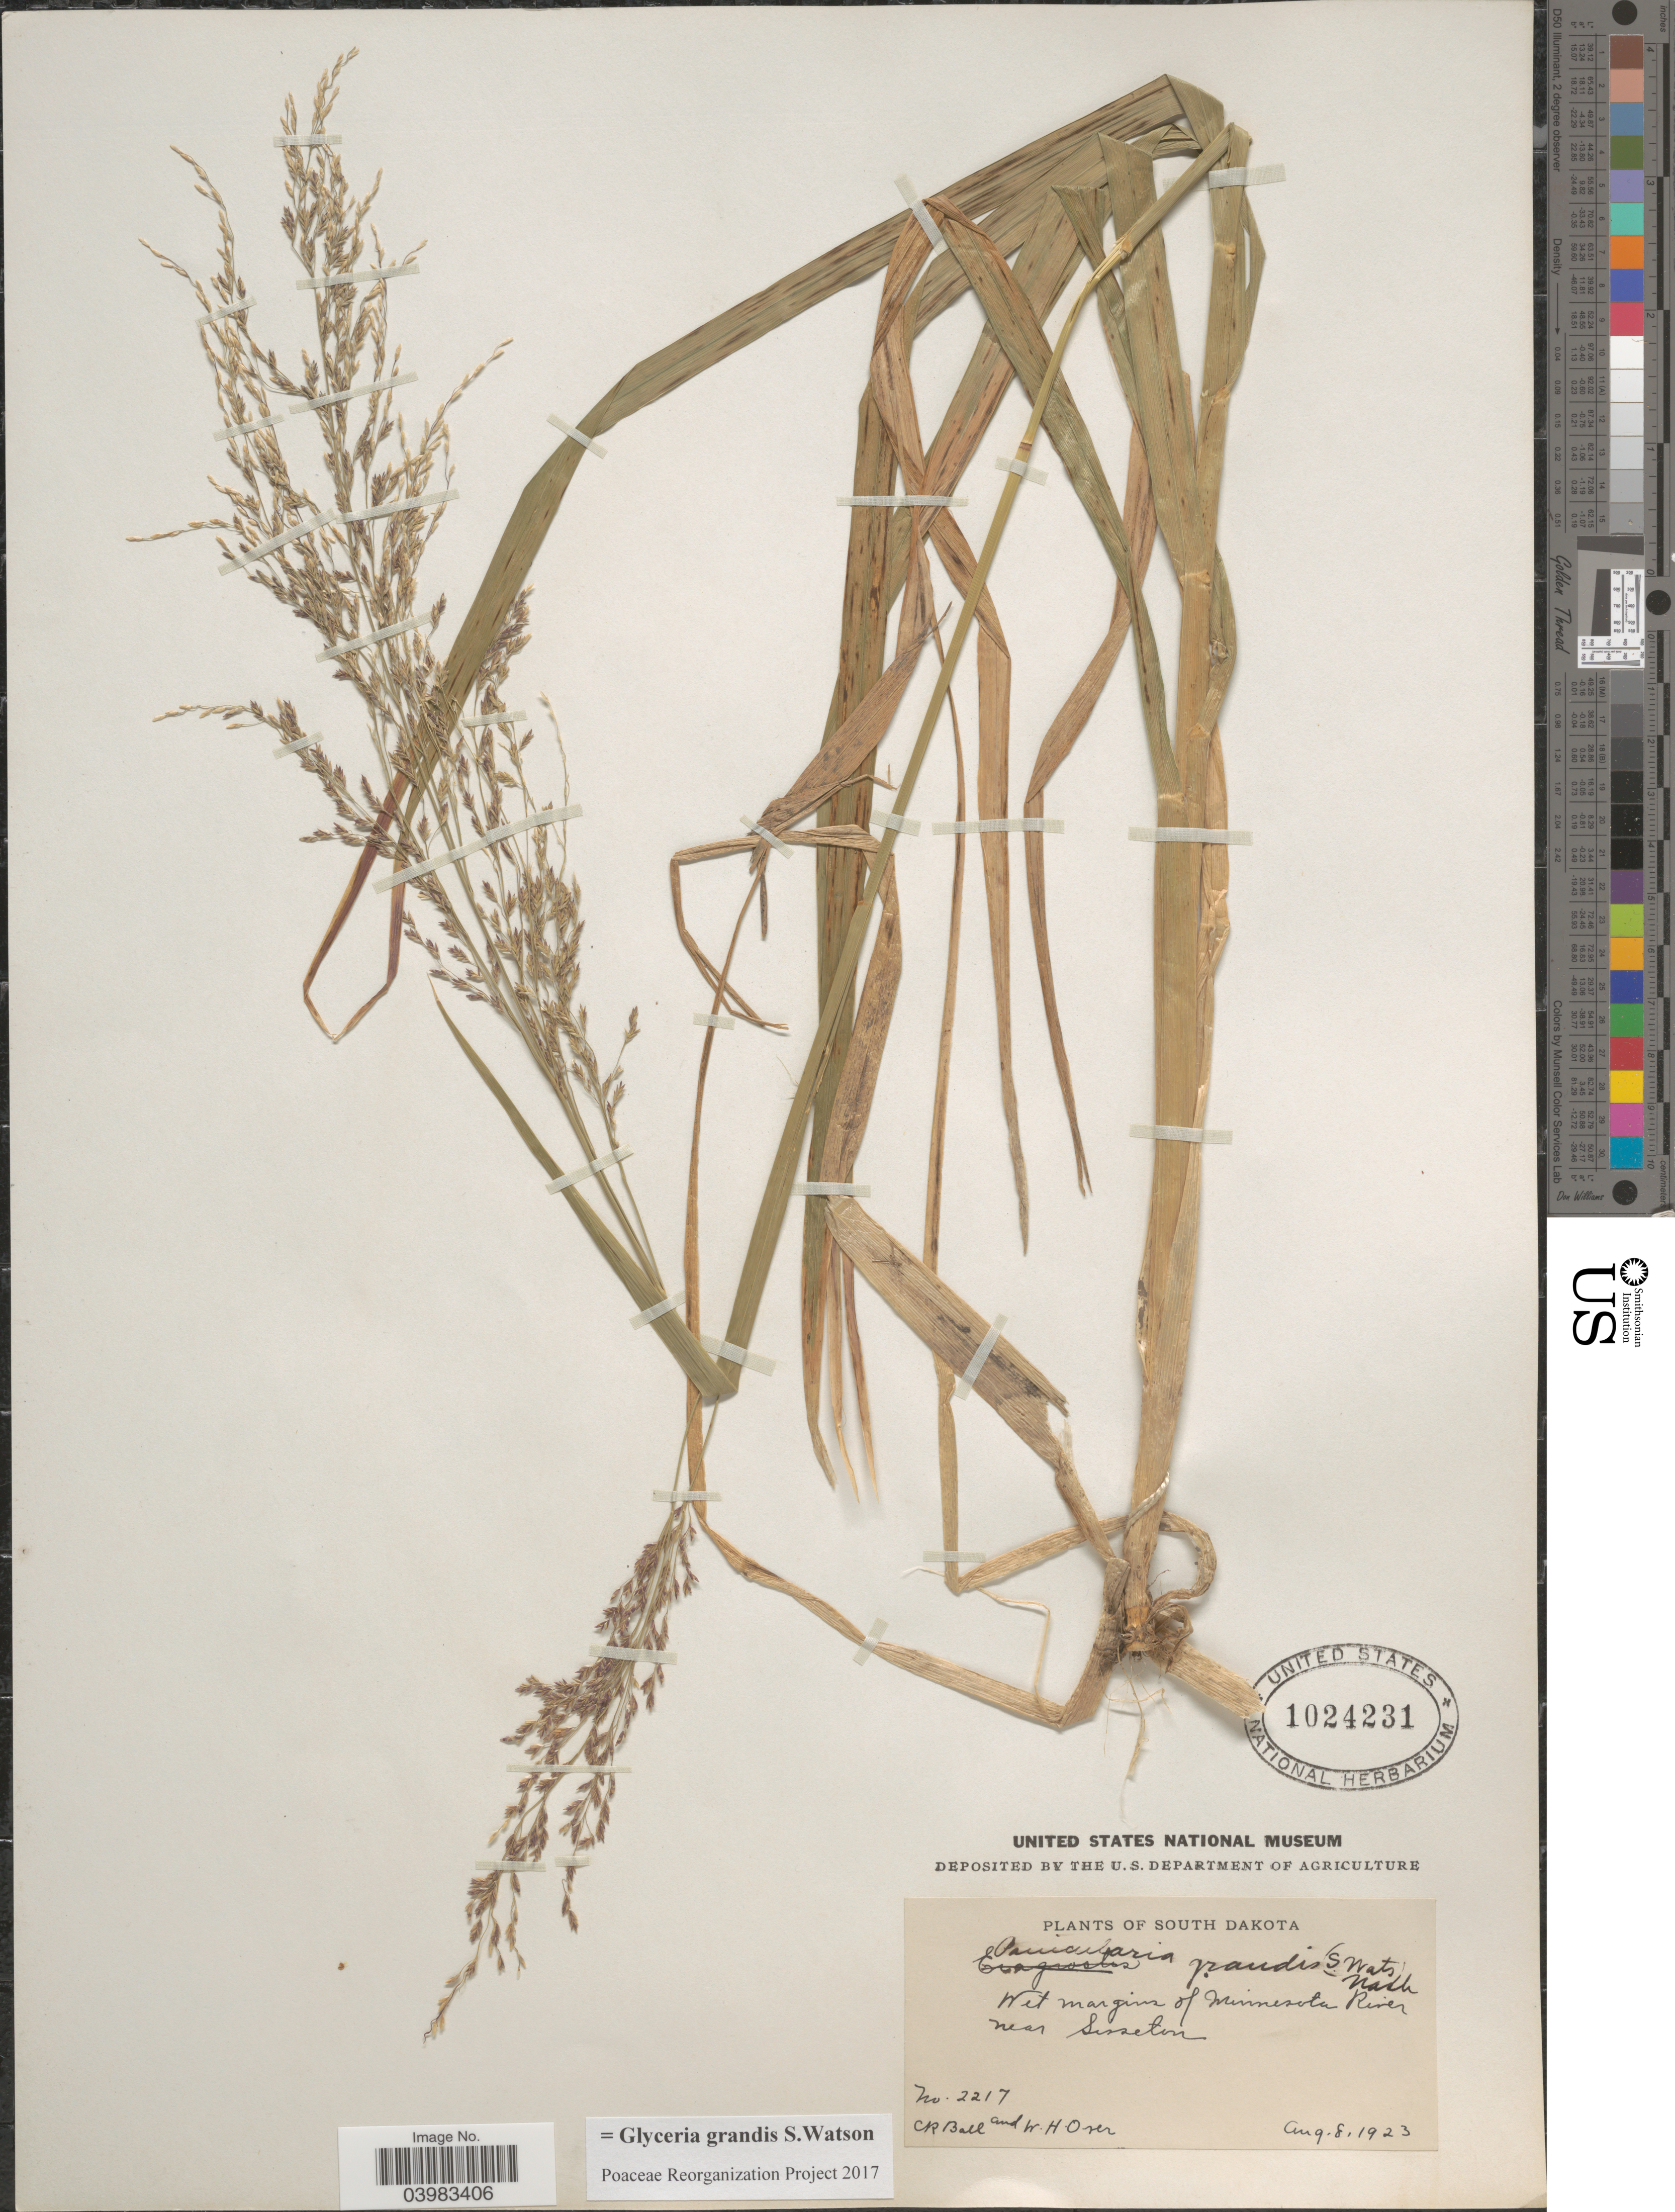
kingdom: Plantae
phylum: Tracheophyta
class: Liliopsida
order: Poales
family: Poaceae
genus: Glyceria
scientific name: Glyceria grandis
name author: S. Watson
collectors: C. R. Ball & W. Over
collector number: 2217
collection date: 1923-08-08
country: United States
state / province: South Dakota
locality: Wet margins of Minnesota River near Sisseton.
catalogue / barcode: US 1024231